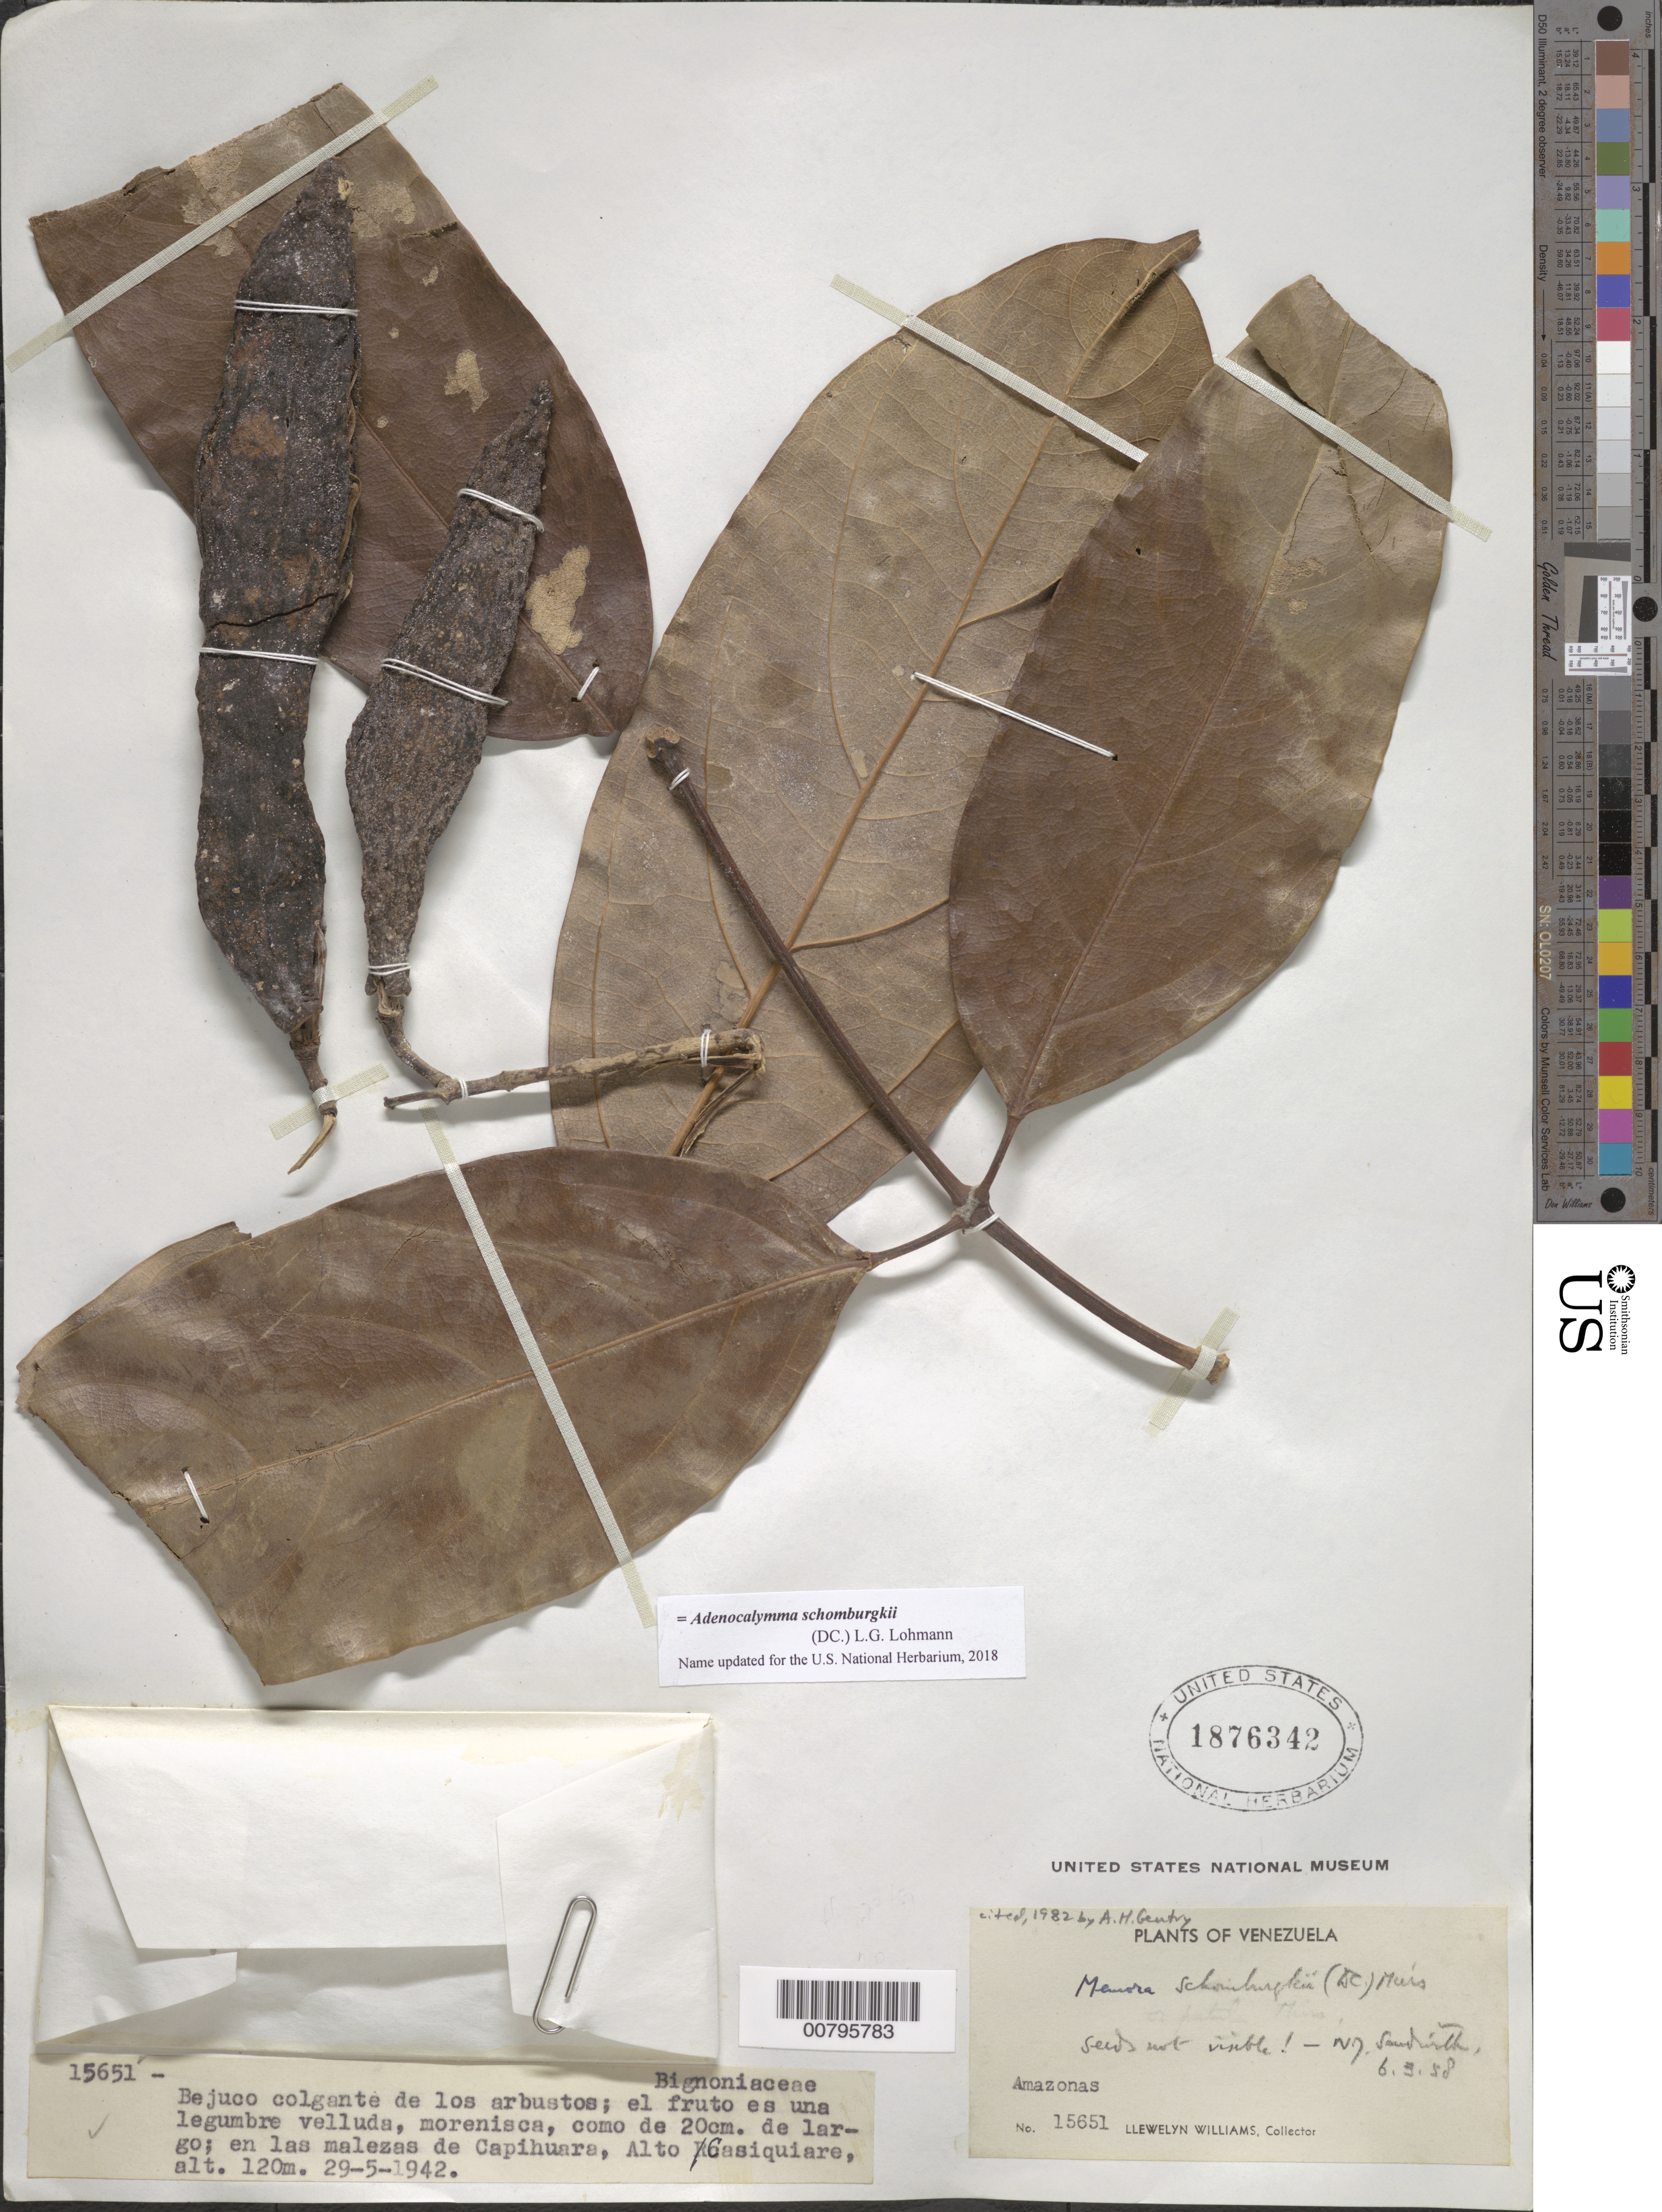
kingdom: Plantae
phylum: Tracheophyta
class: Magnoliopsida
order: Lamiales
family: Bignoniaceae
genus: Adenocalymma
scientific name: Adenocalymma schomburgkii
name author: (DC.) L.G. Lohmann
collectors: Ll. Williams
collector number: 15651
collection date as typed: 29-May-42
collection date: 1942-05-29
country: Venezuela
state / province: Amazonas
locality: Capihuara, Alto Casiquiare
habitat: Bejuco colgante de los arbustos, en las malezas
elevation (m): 120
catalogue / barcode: US 1876342